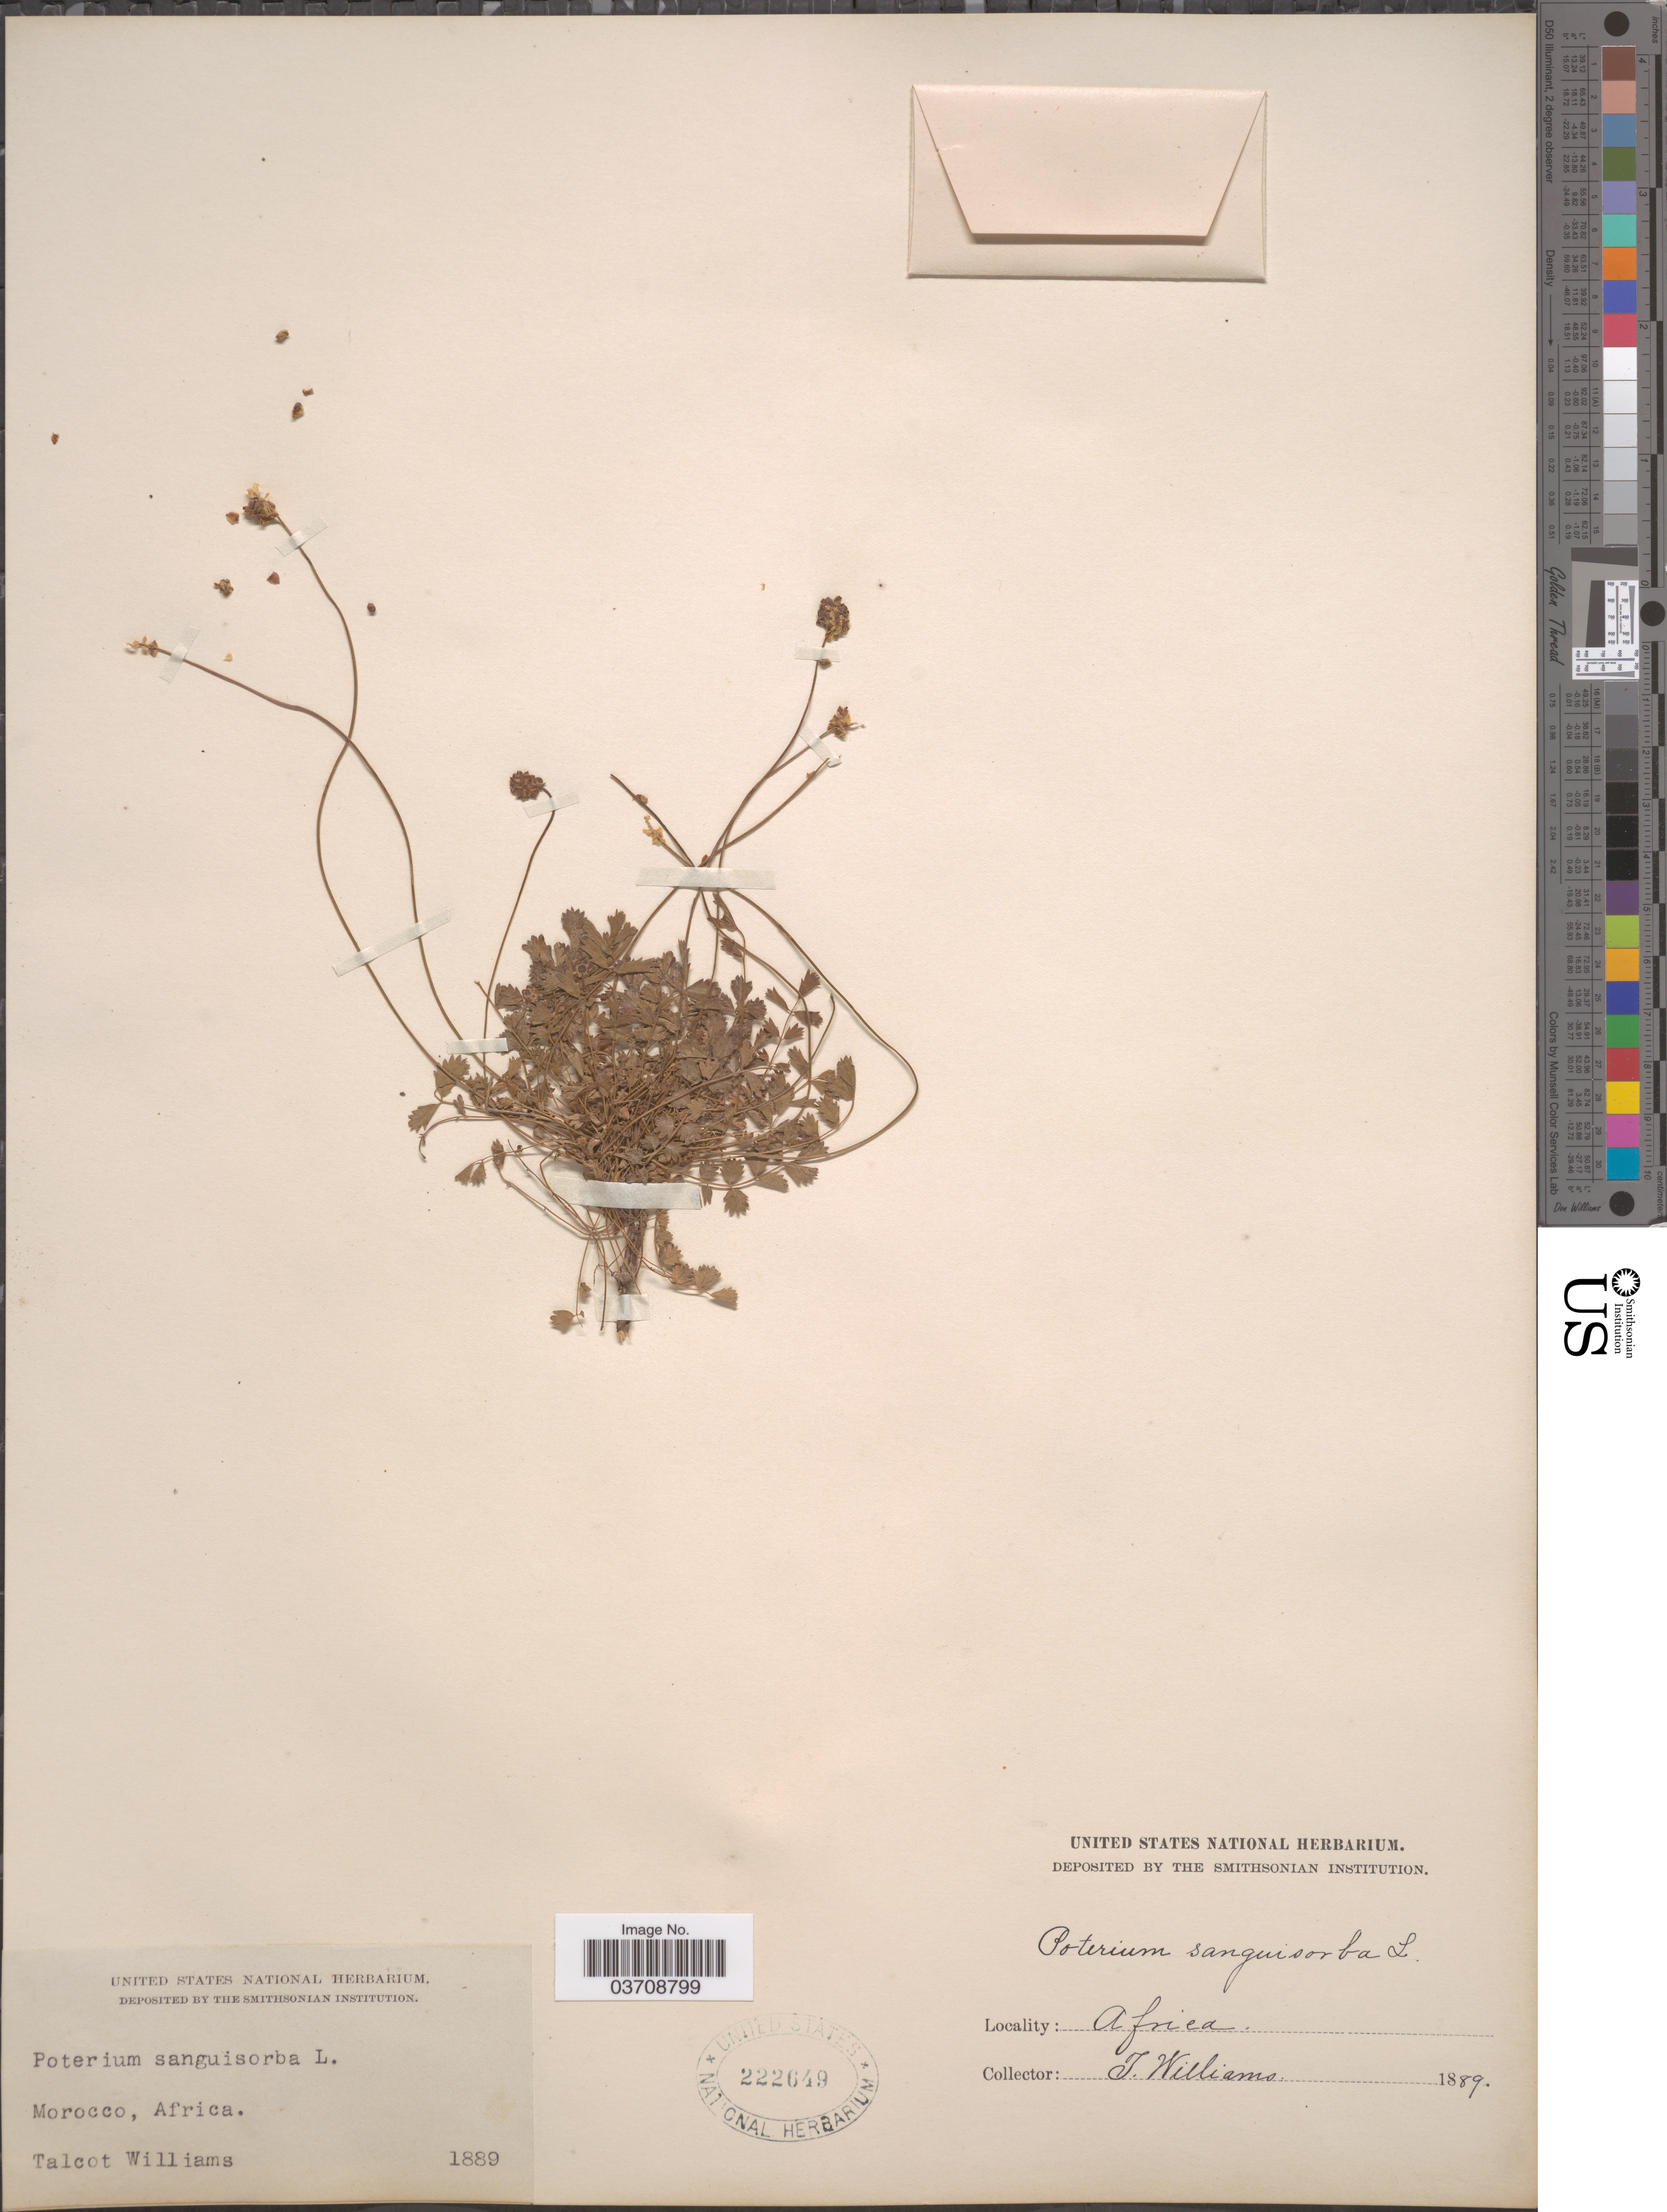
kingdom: Plantae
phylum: Tracheophyta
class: Magnoliopsida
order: Rosales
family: Rosaceae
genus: Sanguisorba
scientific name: Sanguisorba minor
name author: Scop.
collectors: T. Williams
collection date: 1889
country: Morocco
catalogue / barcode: US 222649